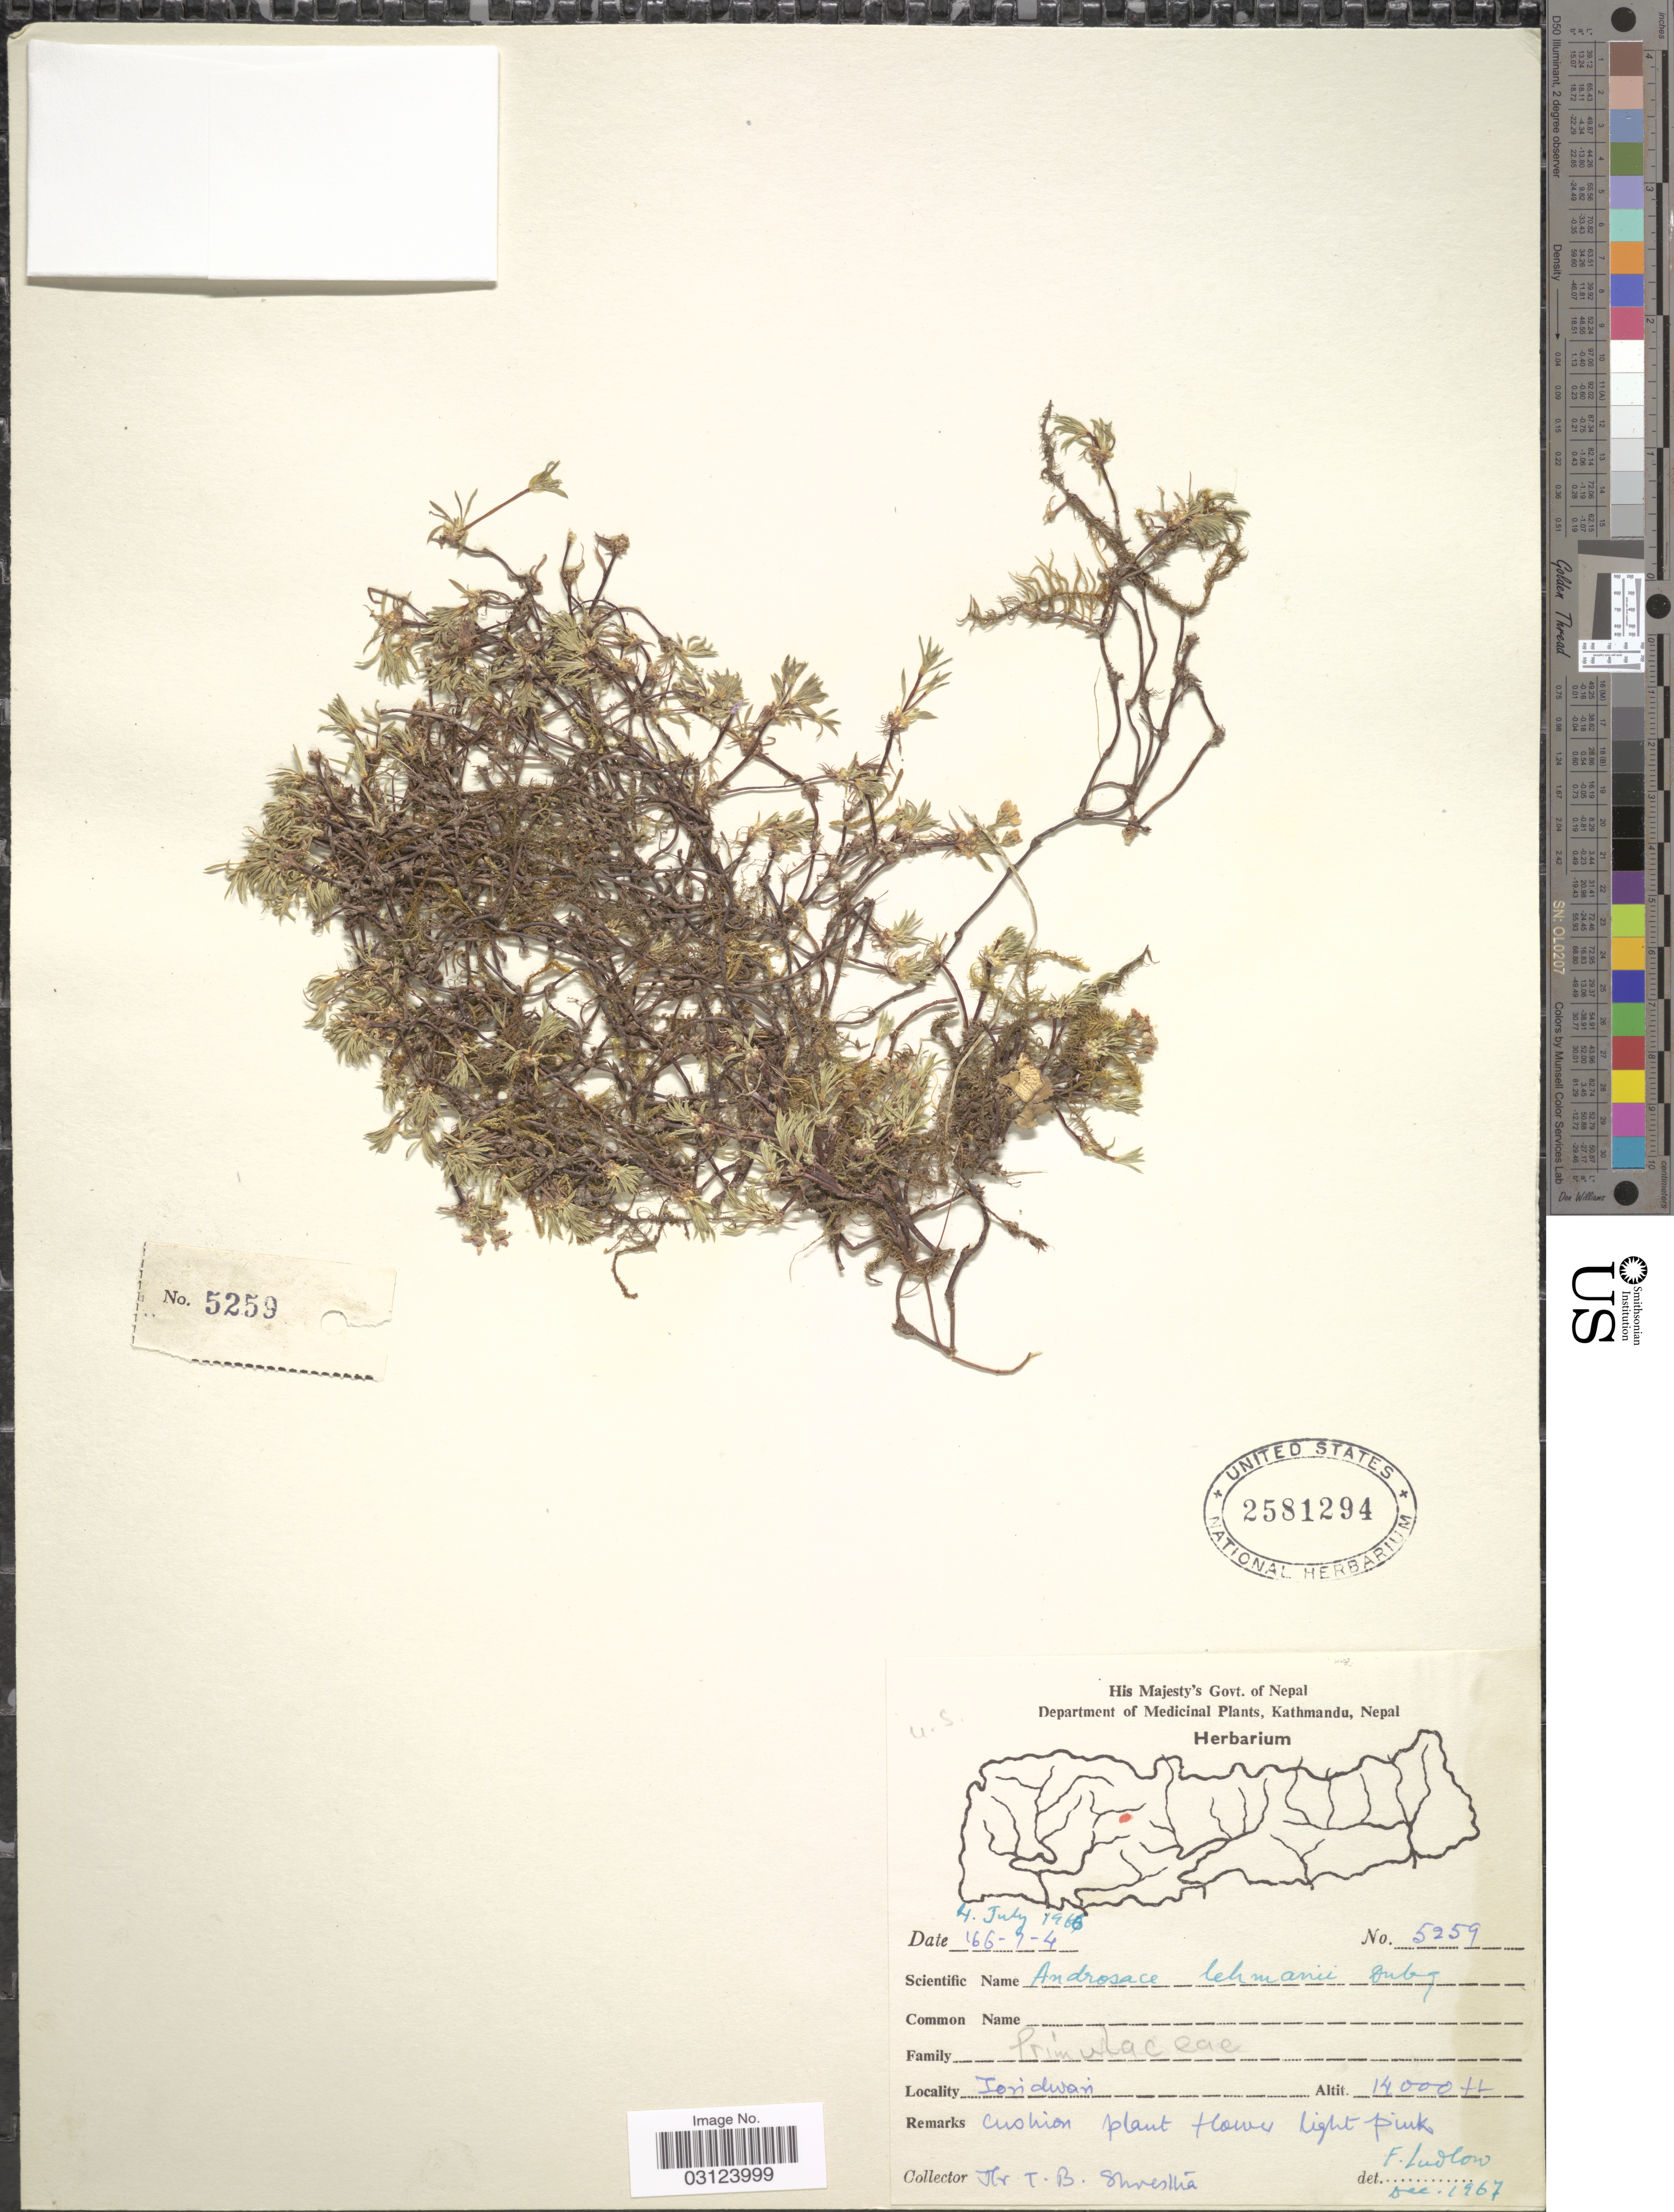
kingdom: Plantae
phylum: Tracheophyta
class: Magnoliopsida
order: Ericales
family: Primulaceae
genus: Androsace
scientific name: Androsace lehmannii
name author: Wall. ex Duby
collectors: T. B. Shrestha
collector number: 5259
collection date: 1966-07-04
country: Nepal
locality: Joridwari.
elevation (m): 4267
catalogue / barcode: US 2581294